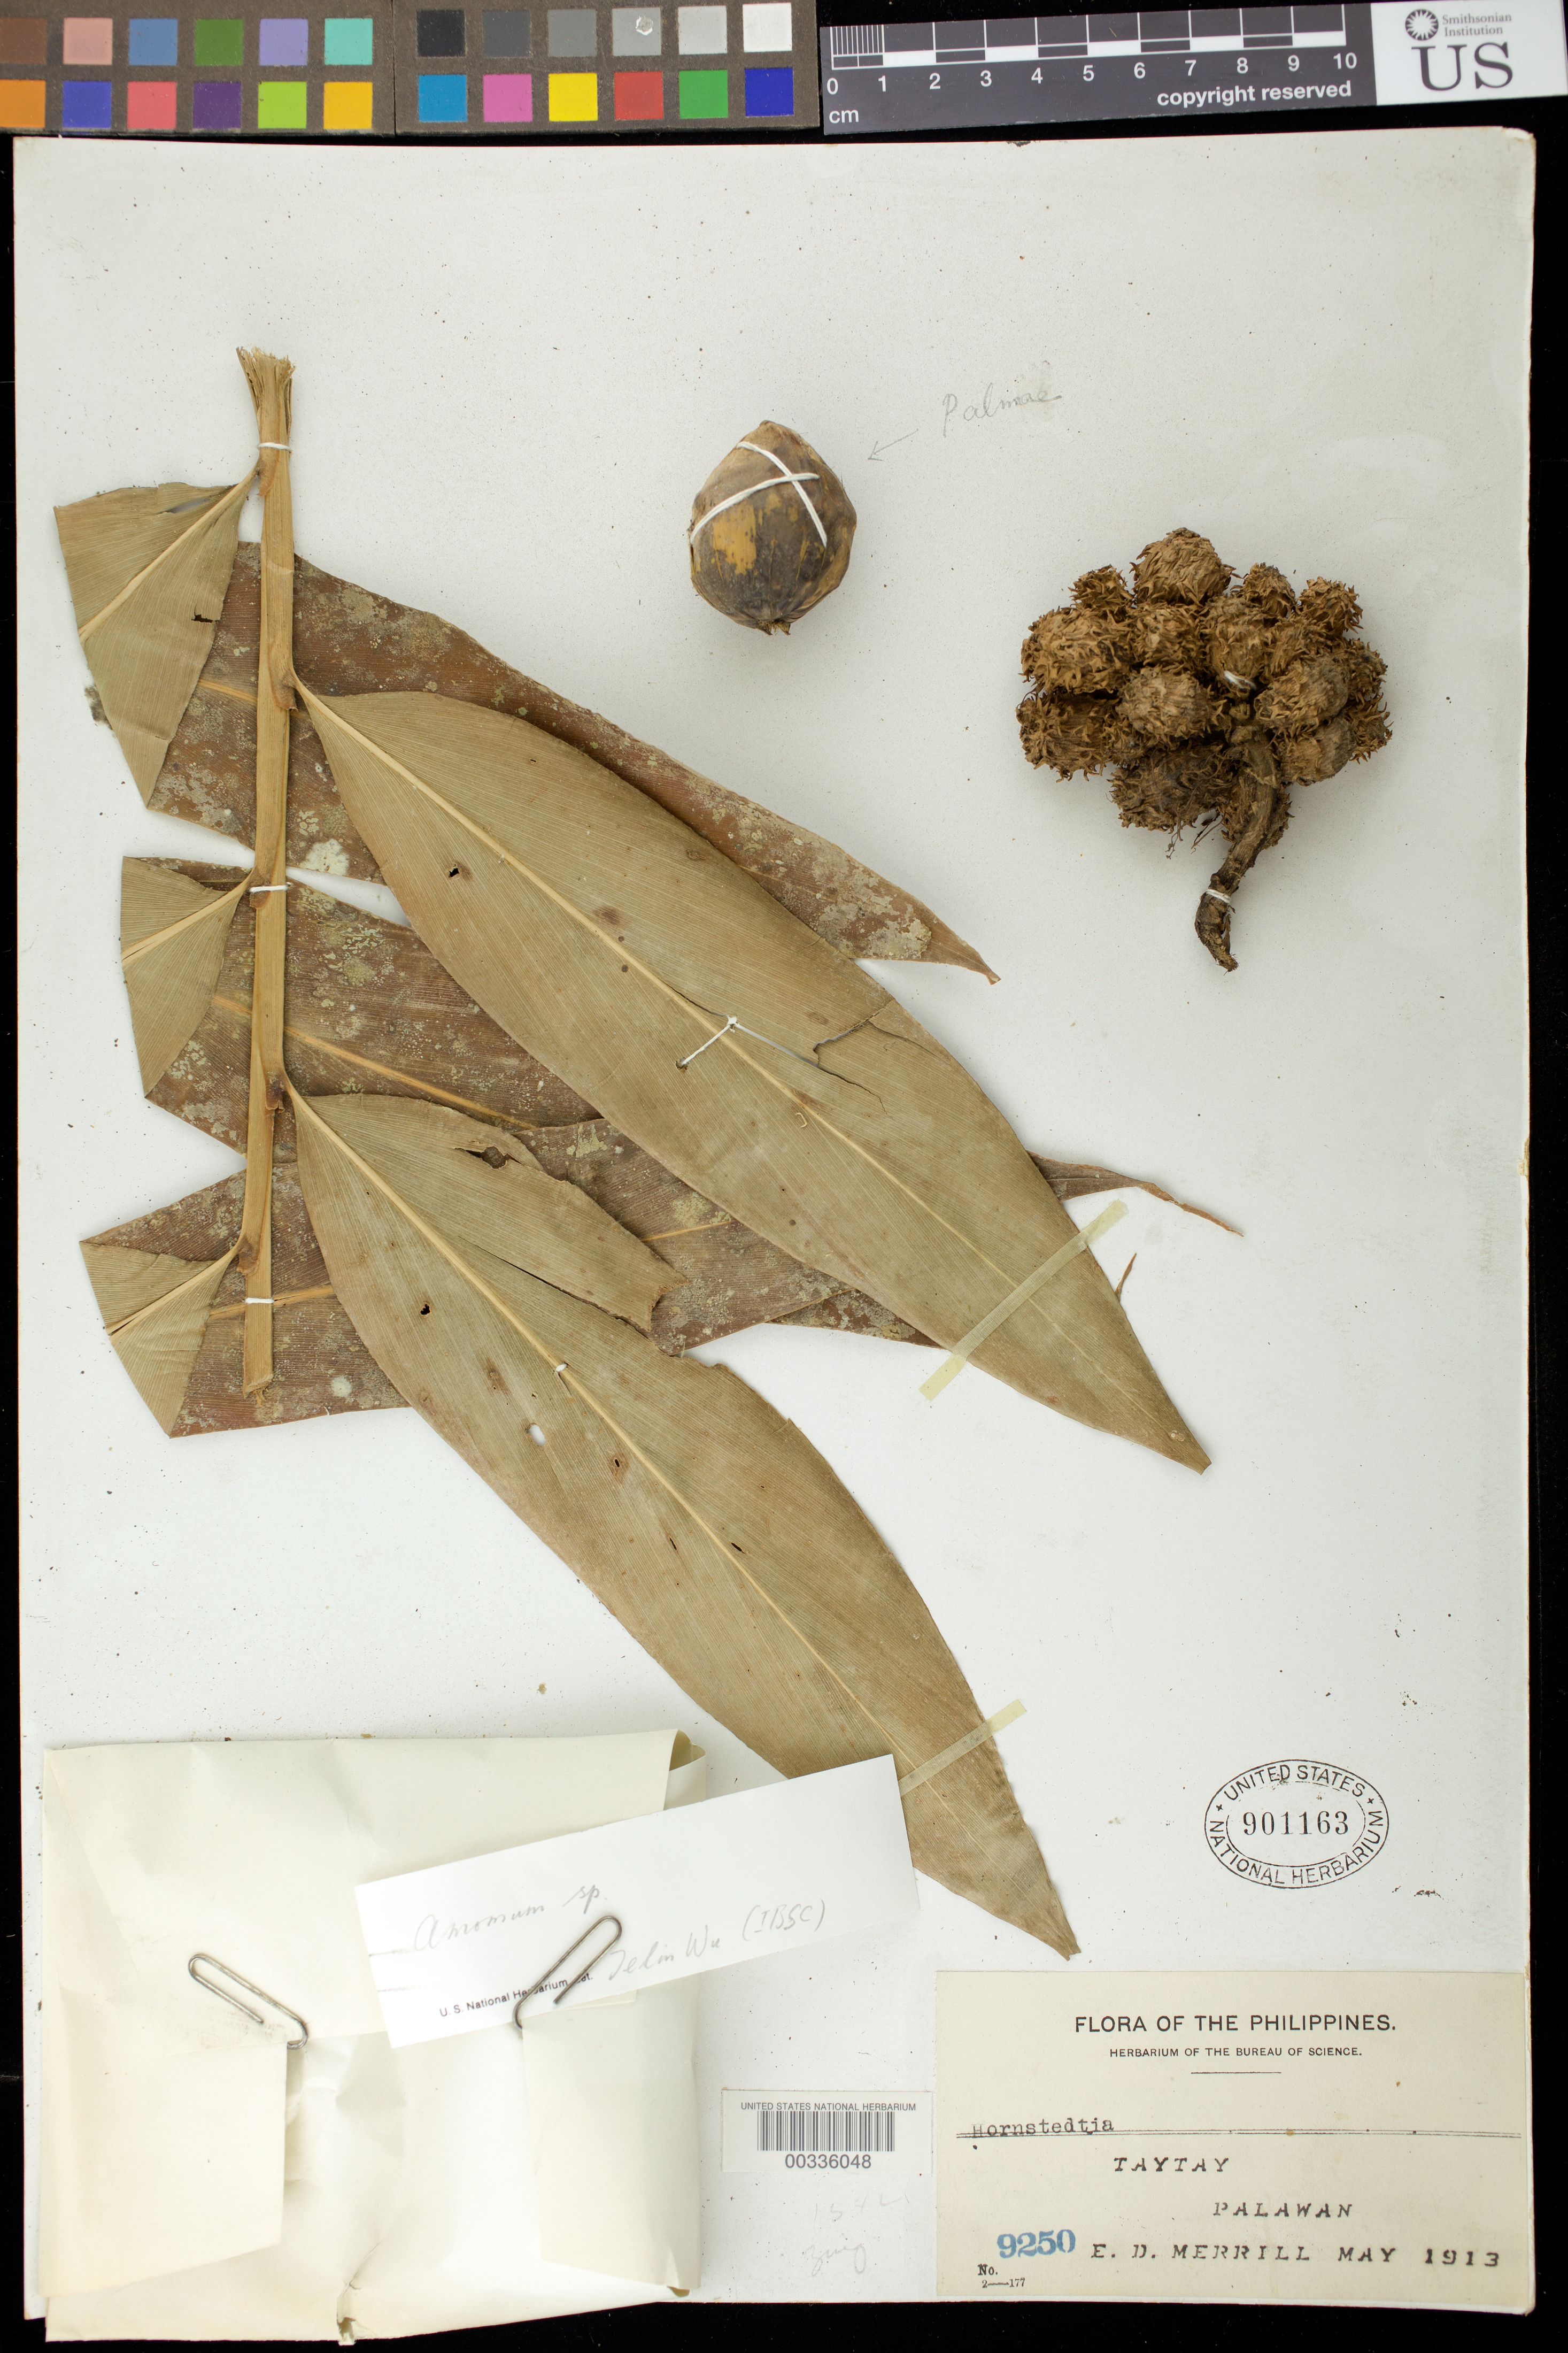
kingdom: Plantae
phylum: Tracheophyta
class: Liliopsida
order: Zingiberales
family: Zingiberaceae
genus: Amomum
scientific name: Amomum sp.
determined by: Wu, Te-Ling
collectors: E. D. Merrill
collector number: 9250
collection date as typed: May 1913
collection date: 1913-05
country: Philippines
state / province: Mimaropa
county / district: Palawan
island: Palawan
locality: Taytay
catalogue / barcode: US 901163